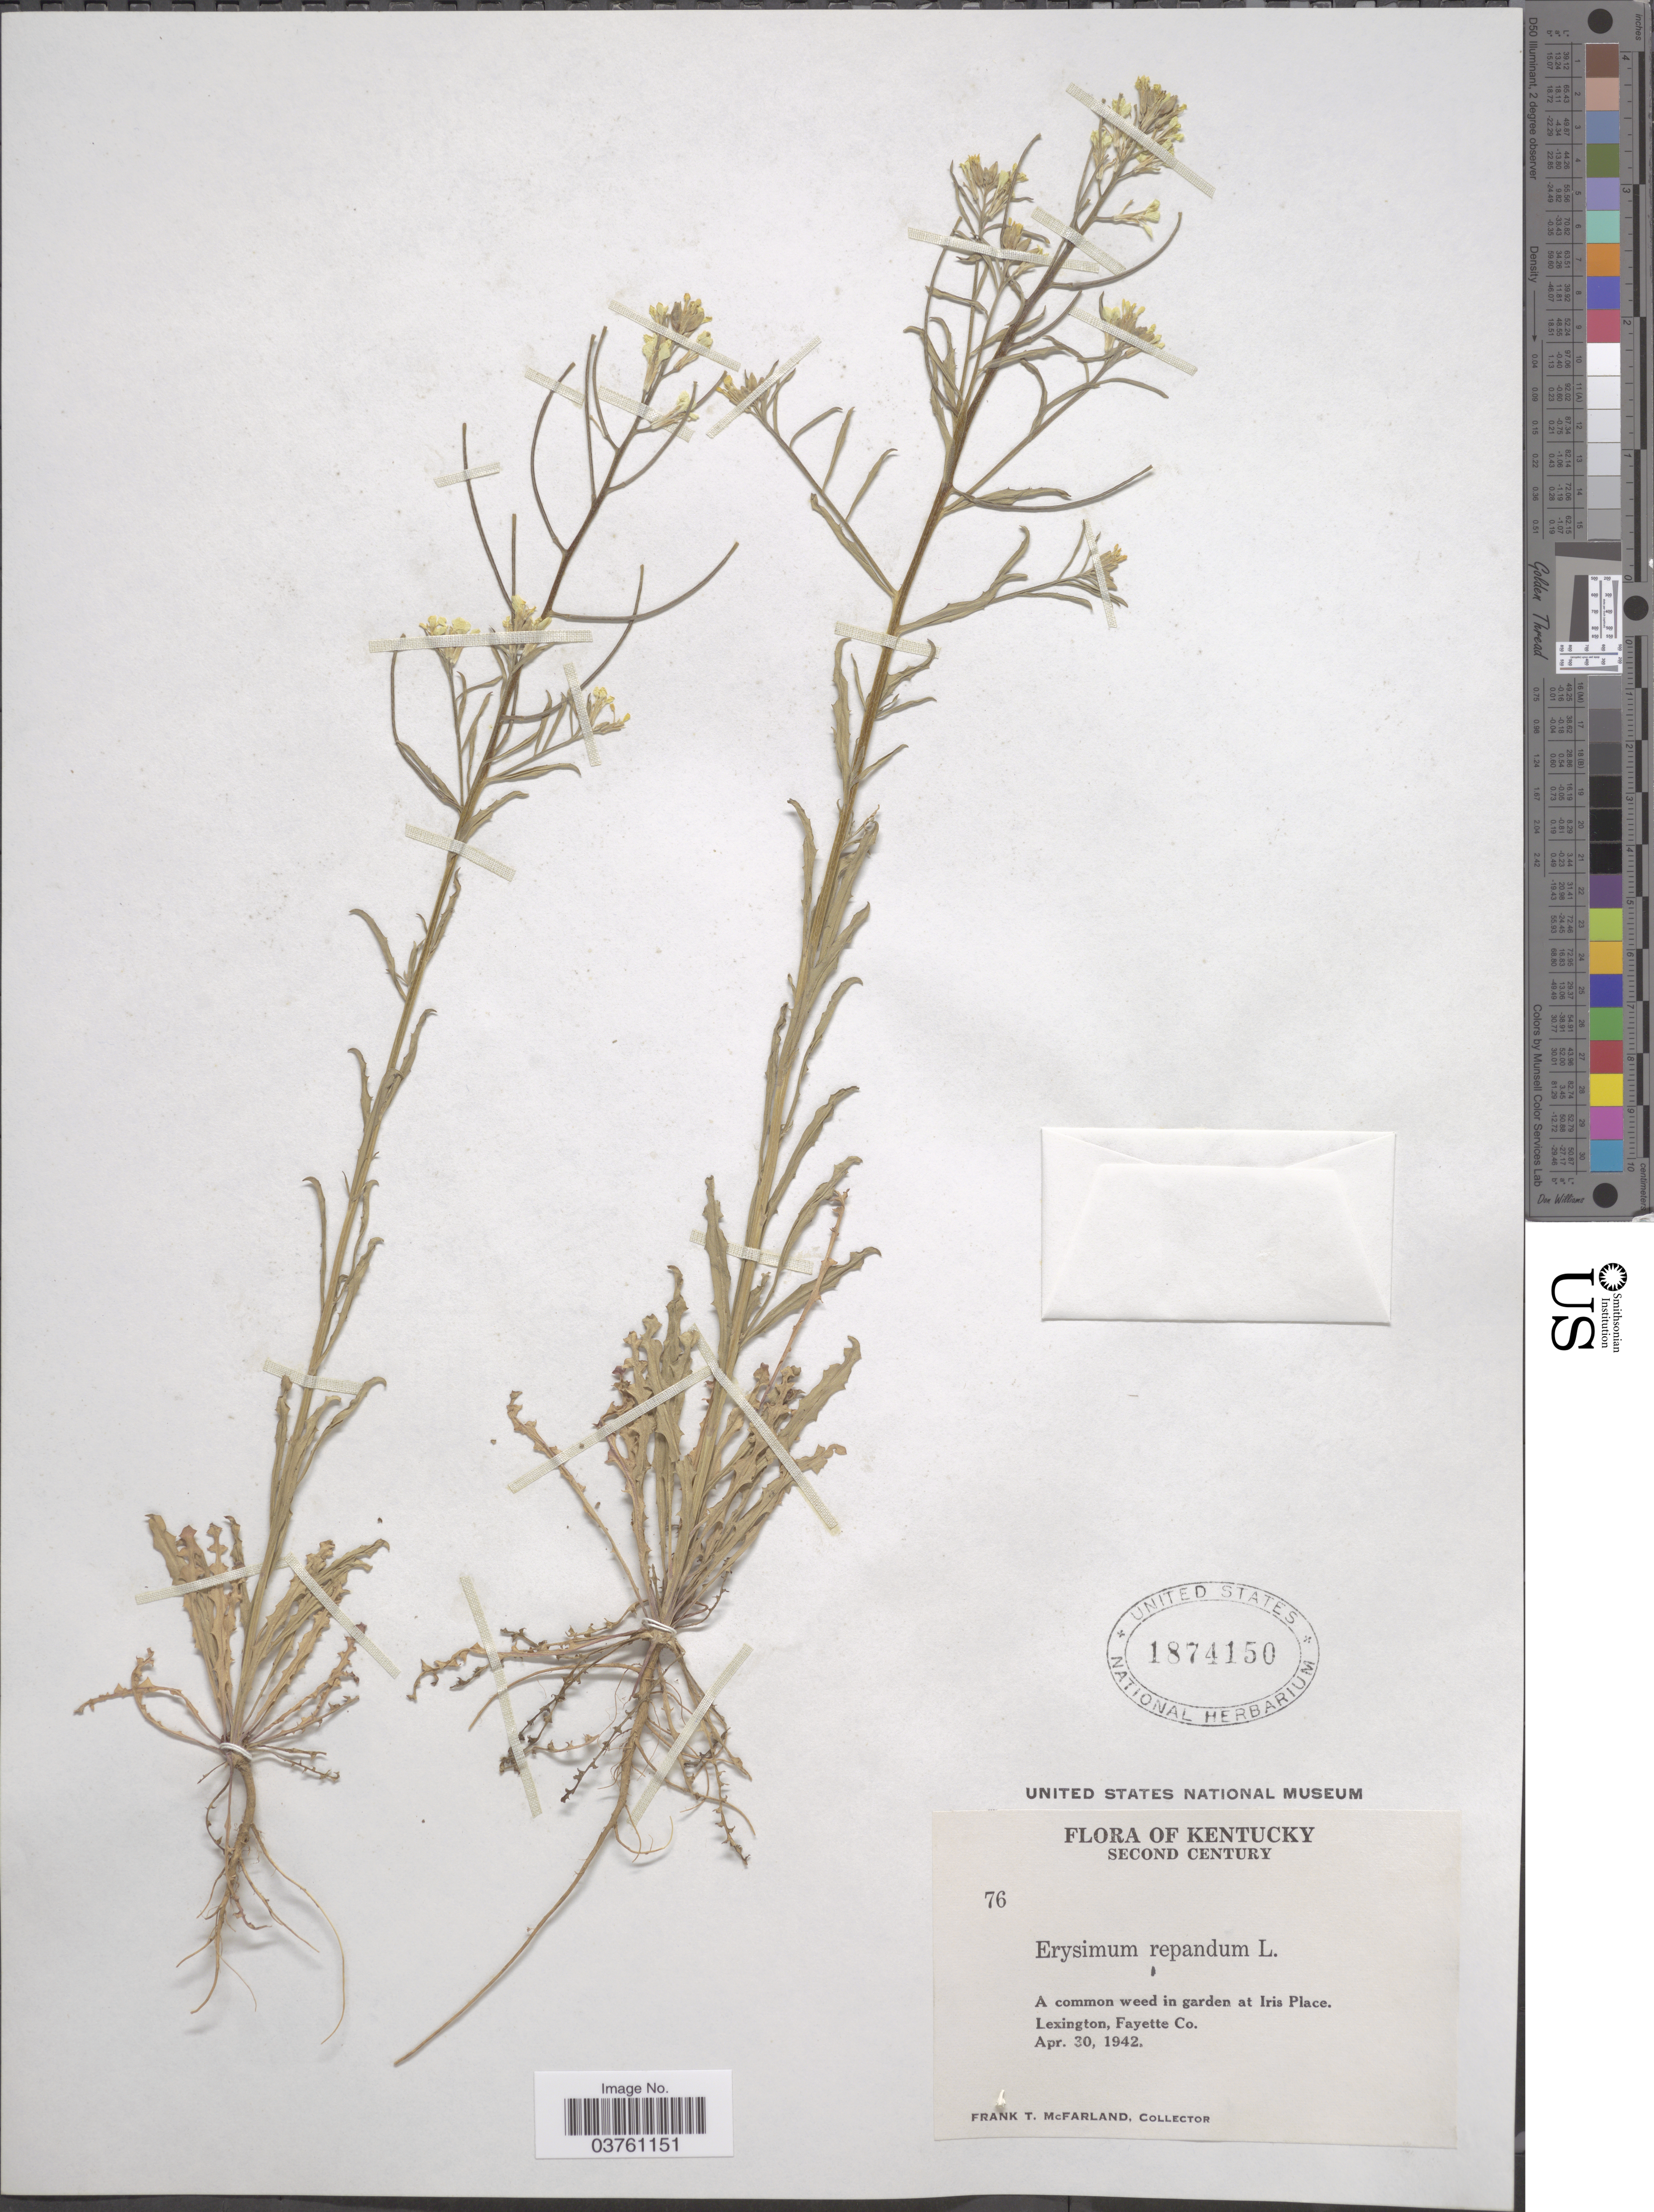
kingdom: Plantae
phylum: Tracheophyta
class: Magnoliopsida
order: Brassicales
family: Brassicaceae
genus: Erysimum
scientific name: Erysimum repandum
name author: L.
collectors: F. McFarland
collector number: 76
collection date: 1942-04-30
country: United States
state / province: Kentucky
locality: Second Century. A common weed in garden at Iris Place. Lexington, Fayette Co.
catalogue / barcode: US 1874150